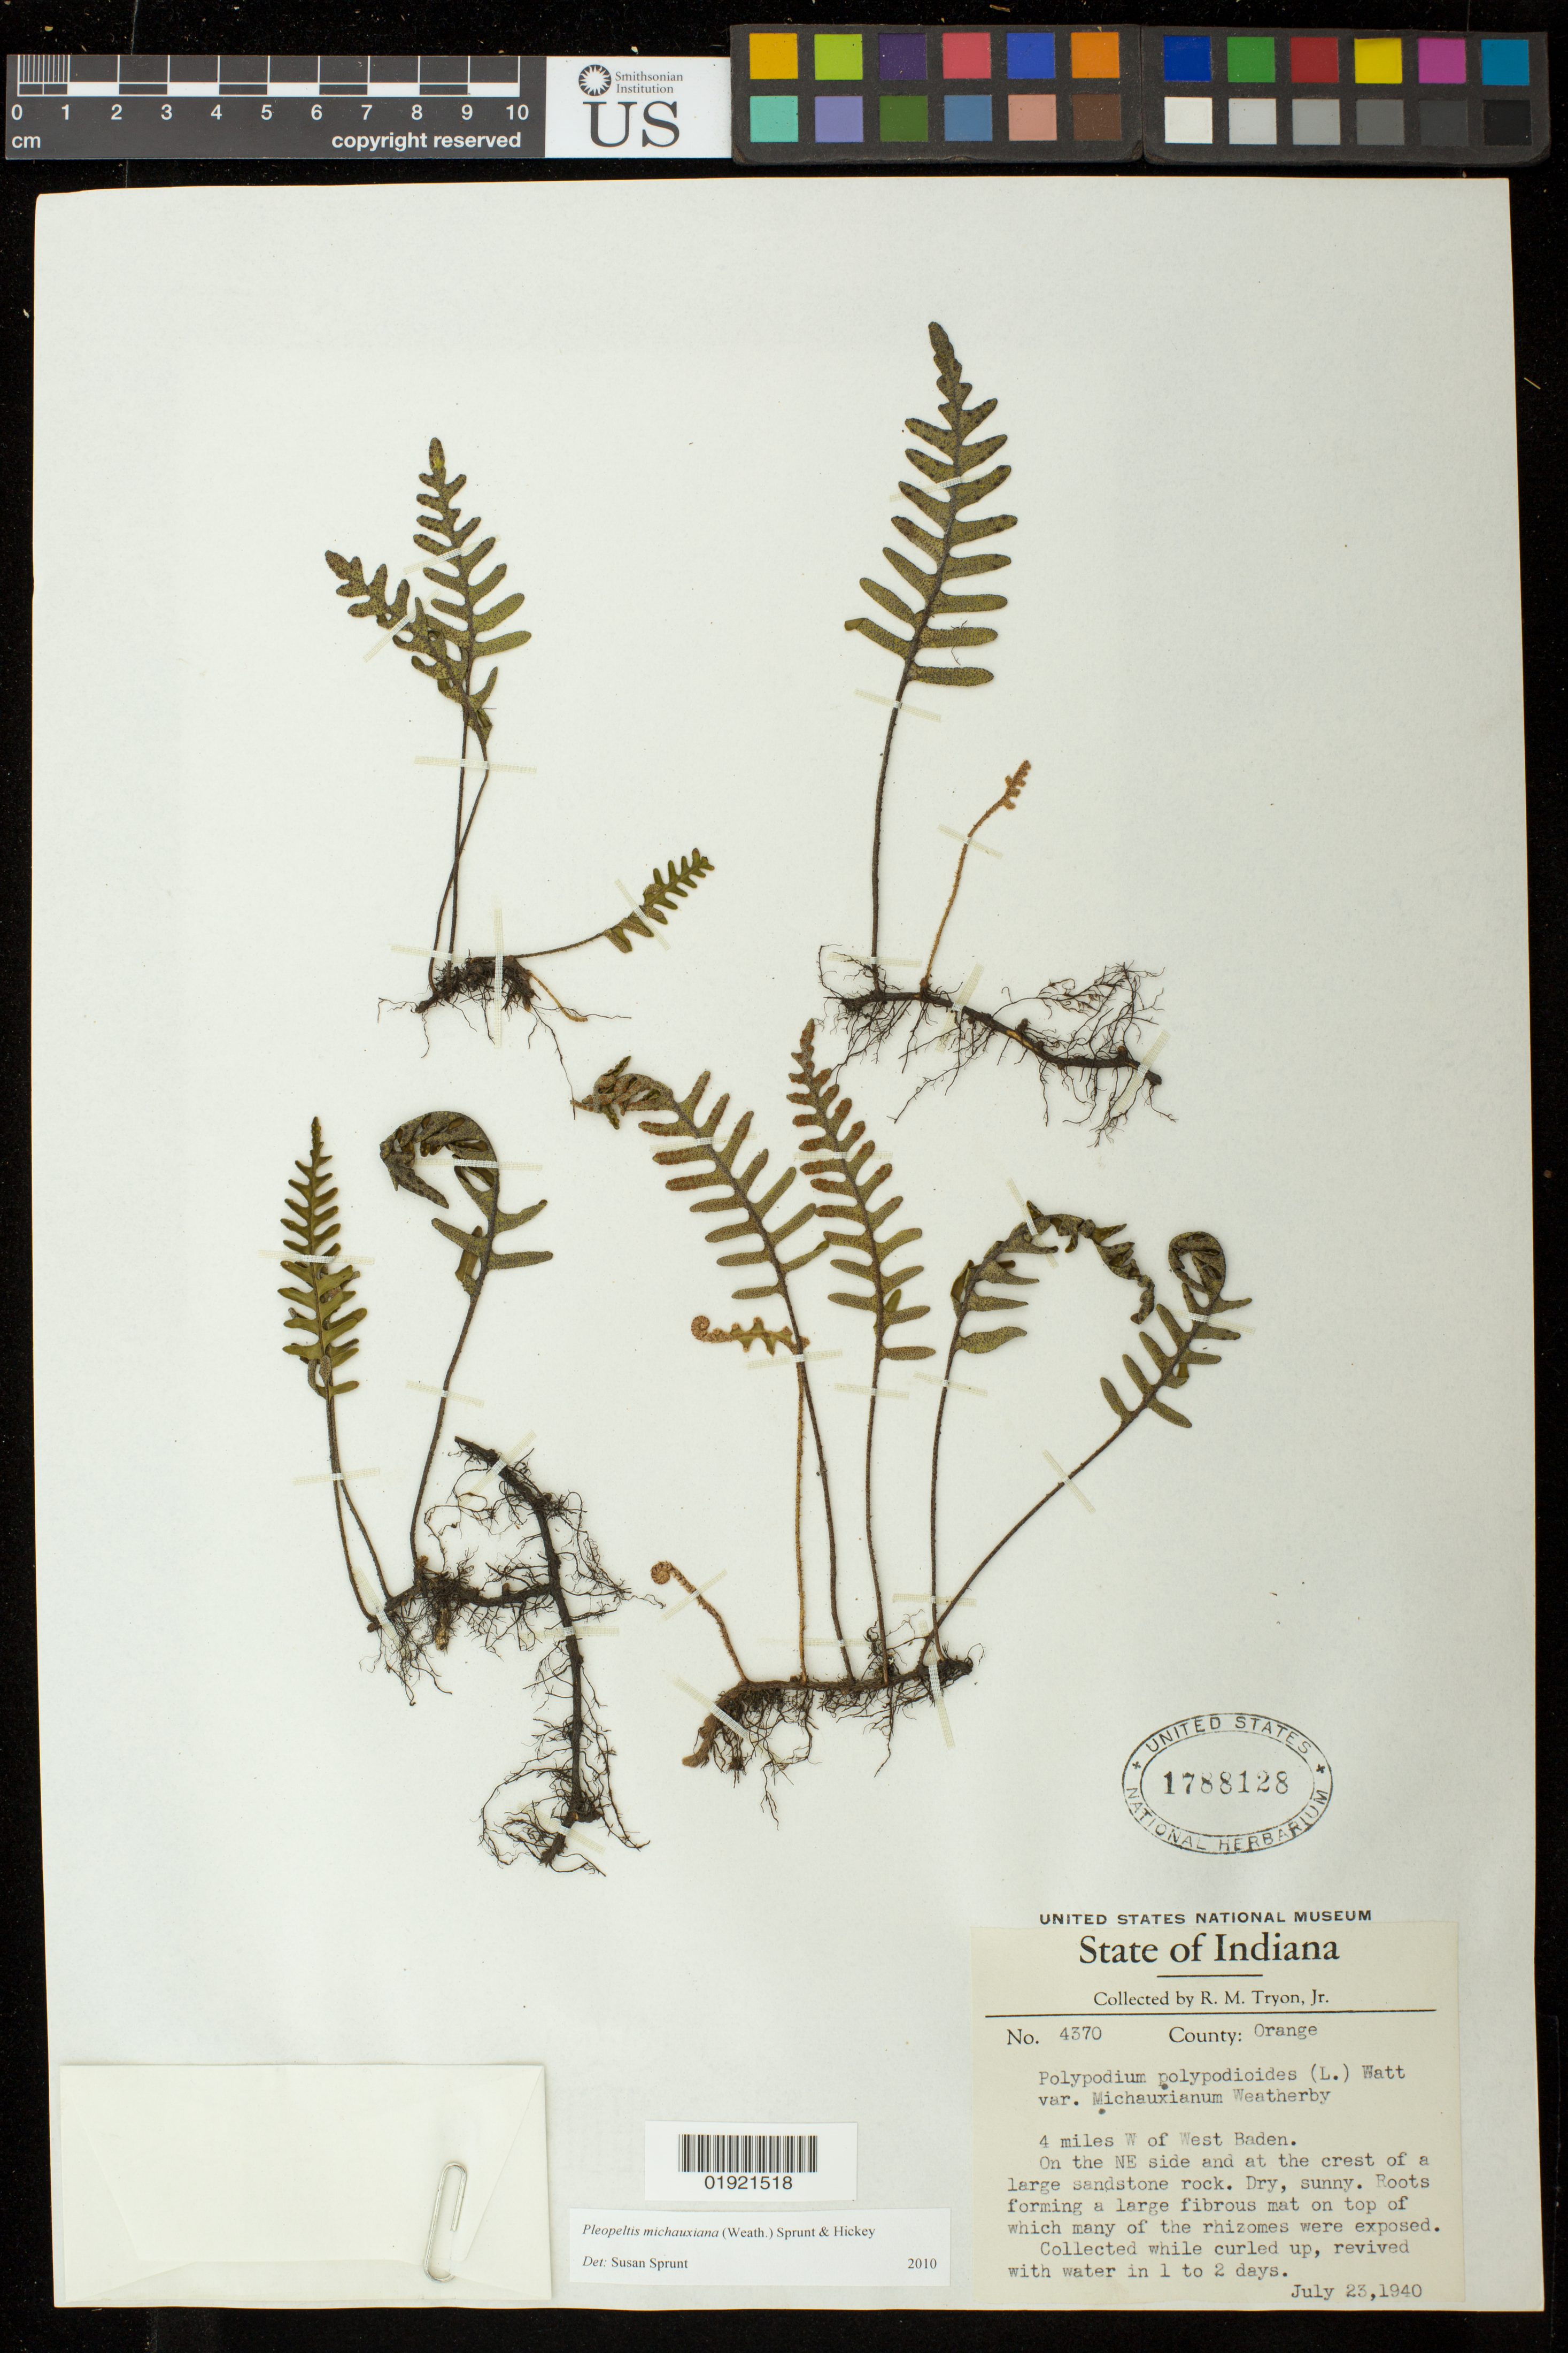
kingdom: Plantae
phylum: Tracheophyta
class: Polypodiopsida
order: Polypodiales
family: Polypodiaceae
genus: Pleopeltis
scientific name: Pleopeltis michauxiana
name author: (Weath.) Hickey & Sprunt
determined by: Sprunt, S. V.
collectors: R. M. Tryon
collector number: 4370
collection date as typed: July 23, 1940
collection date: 1940-07-23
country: United States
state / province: Indiana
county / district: Orange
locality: Orange County, 4 miles W of West Baden. On the NE side and at the crest of a large sandstone rock.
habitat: Dry, sunny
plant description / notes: Collected while curled up, revived with water in 1 to 2 days.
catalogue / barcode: US 1788128